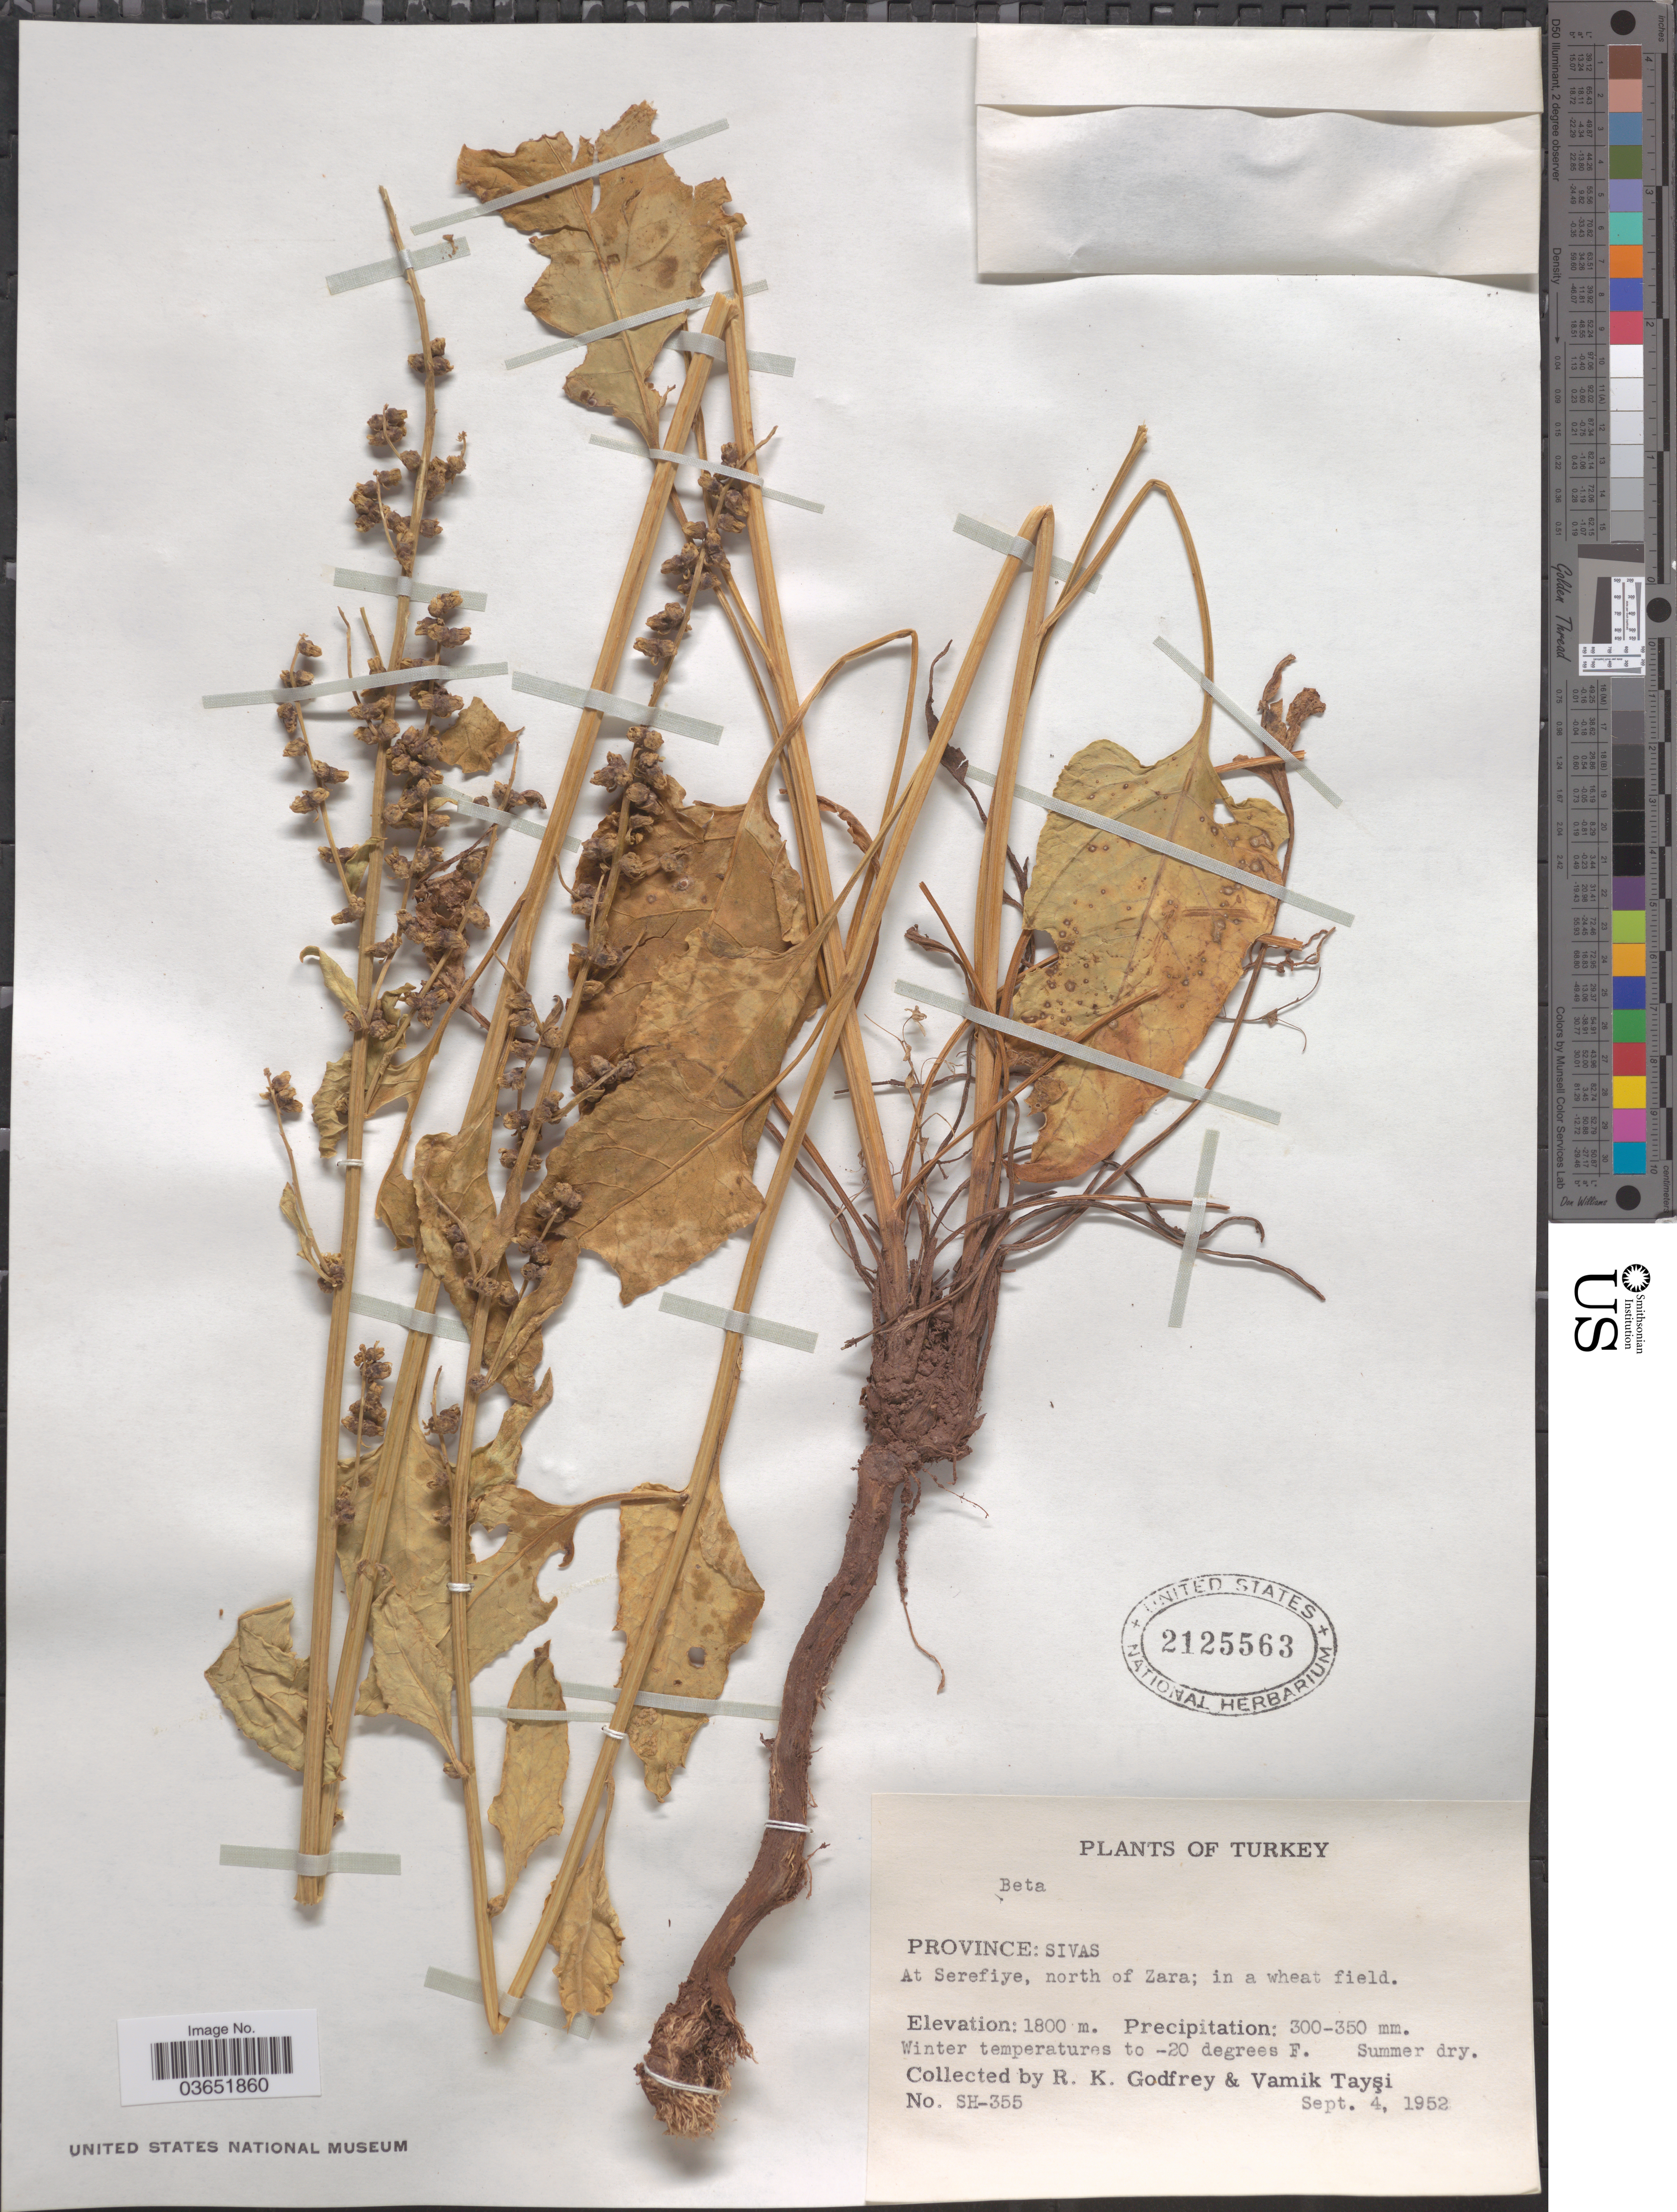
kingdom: Plantae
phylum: Tracheophyta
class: Magnoliopsida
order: Caryophyllales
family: Amaranthaceae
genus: Beta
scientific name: Beta sp.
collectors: R. K. Godfrey & V. Taysi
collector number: SH-355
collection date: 1952-09-04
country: Turkey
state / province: Sivas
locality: At Serefiye, north of Zara.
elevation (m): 1800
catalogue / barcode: US 2125563